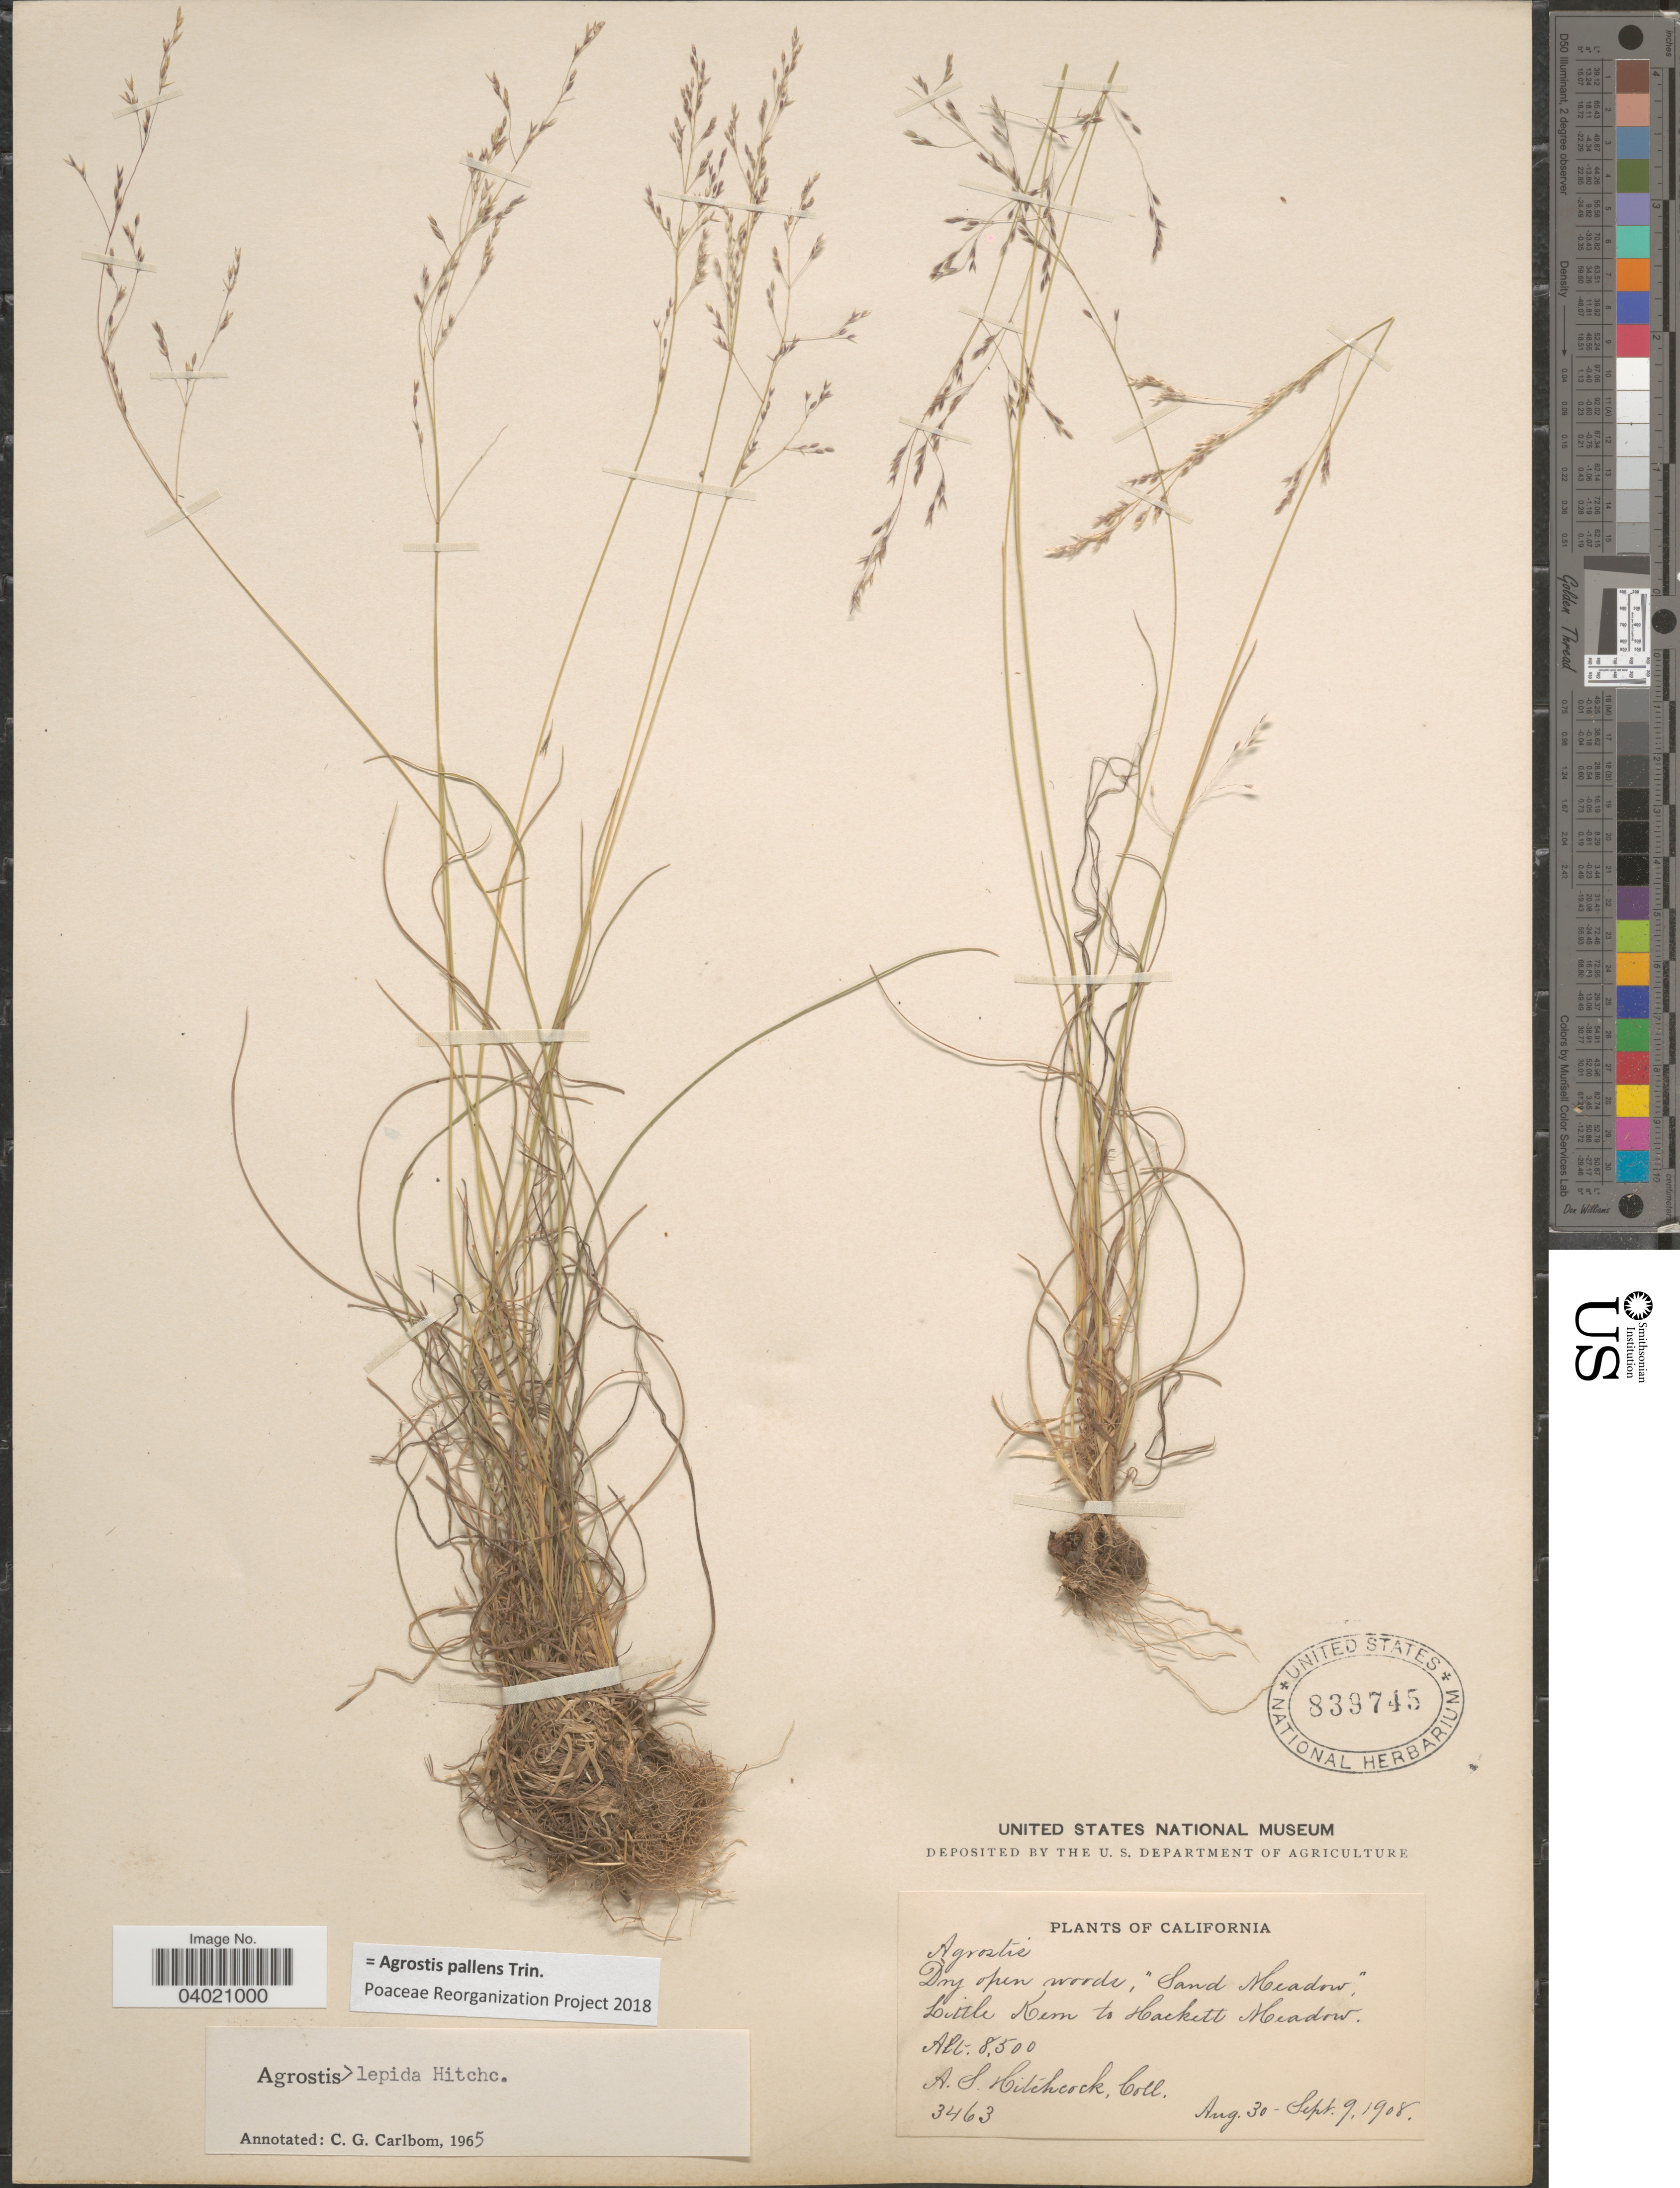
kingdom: Plantae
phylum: Tracheophyta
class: Liliopsida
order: Poales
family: Poaceae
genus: Agrostis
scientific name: Agrostis pallens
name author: Trin.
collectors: A. S. Hitchcock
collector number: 3463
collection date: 1908-08-30/1908-09-09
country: United States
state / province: California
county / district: Kern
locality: Dry open woods, "Sand Meadow", Little Kern to Hackett Meadow.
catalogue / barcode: US 839745